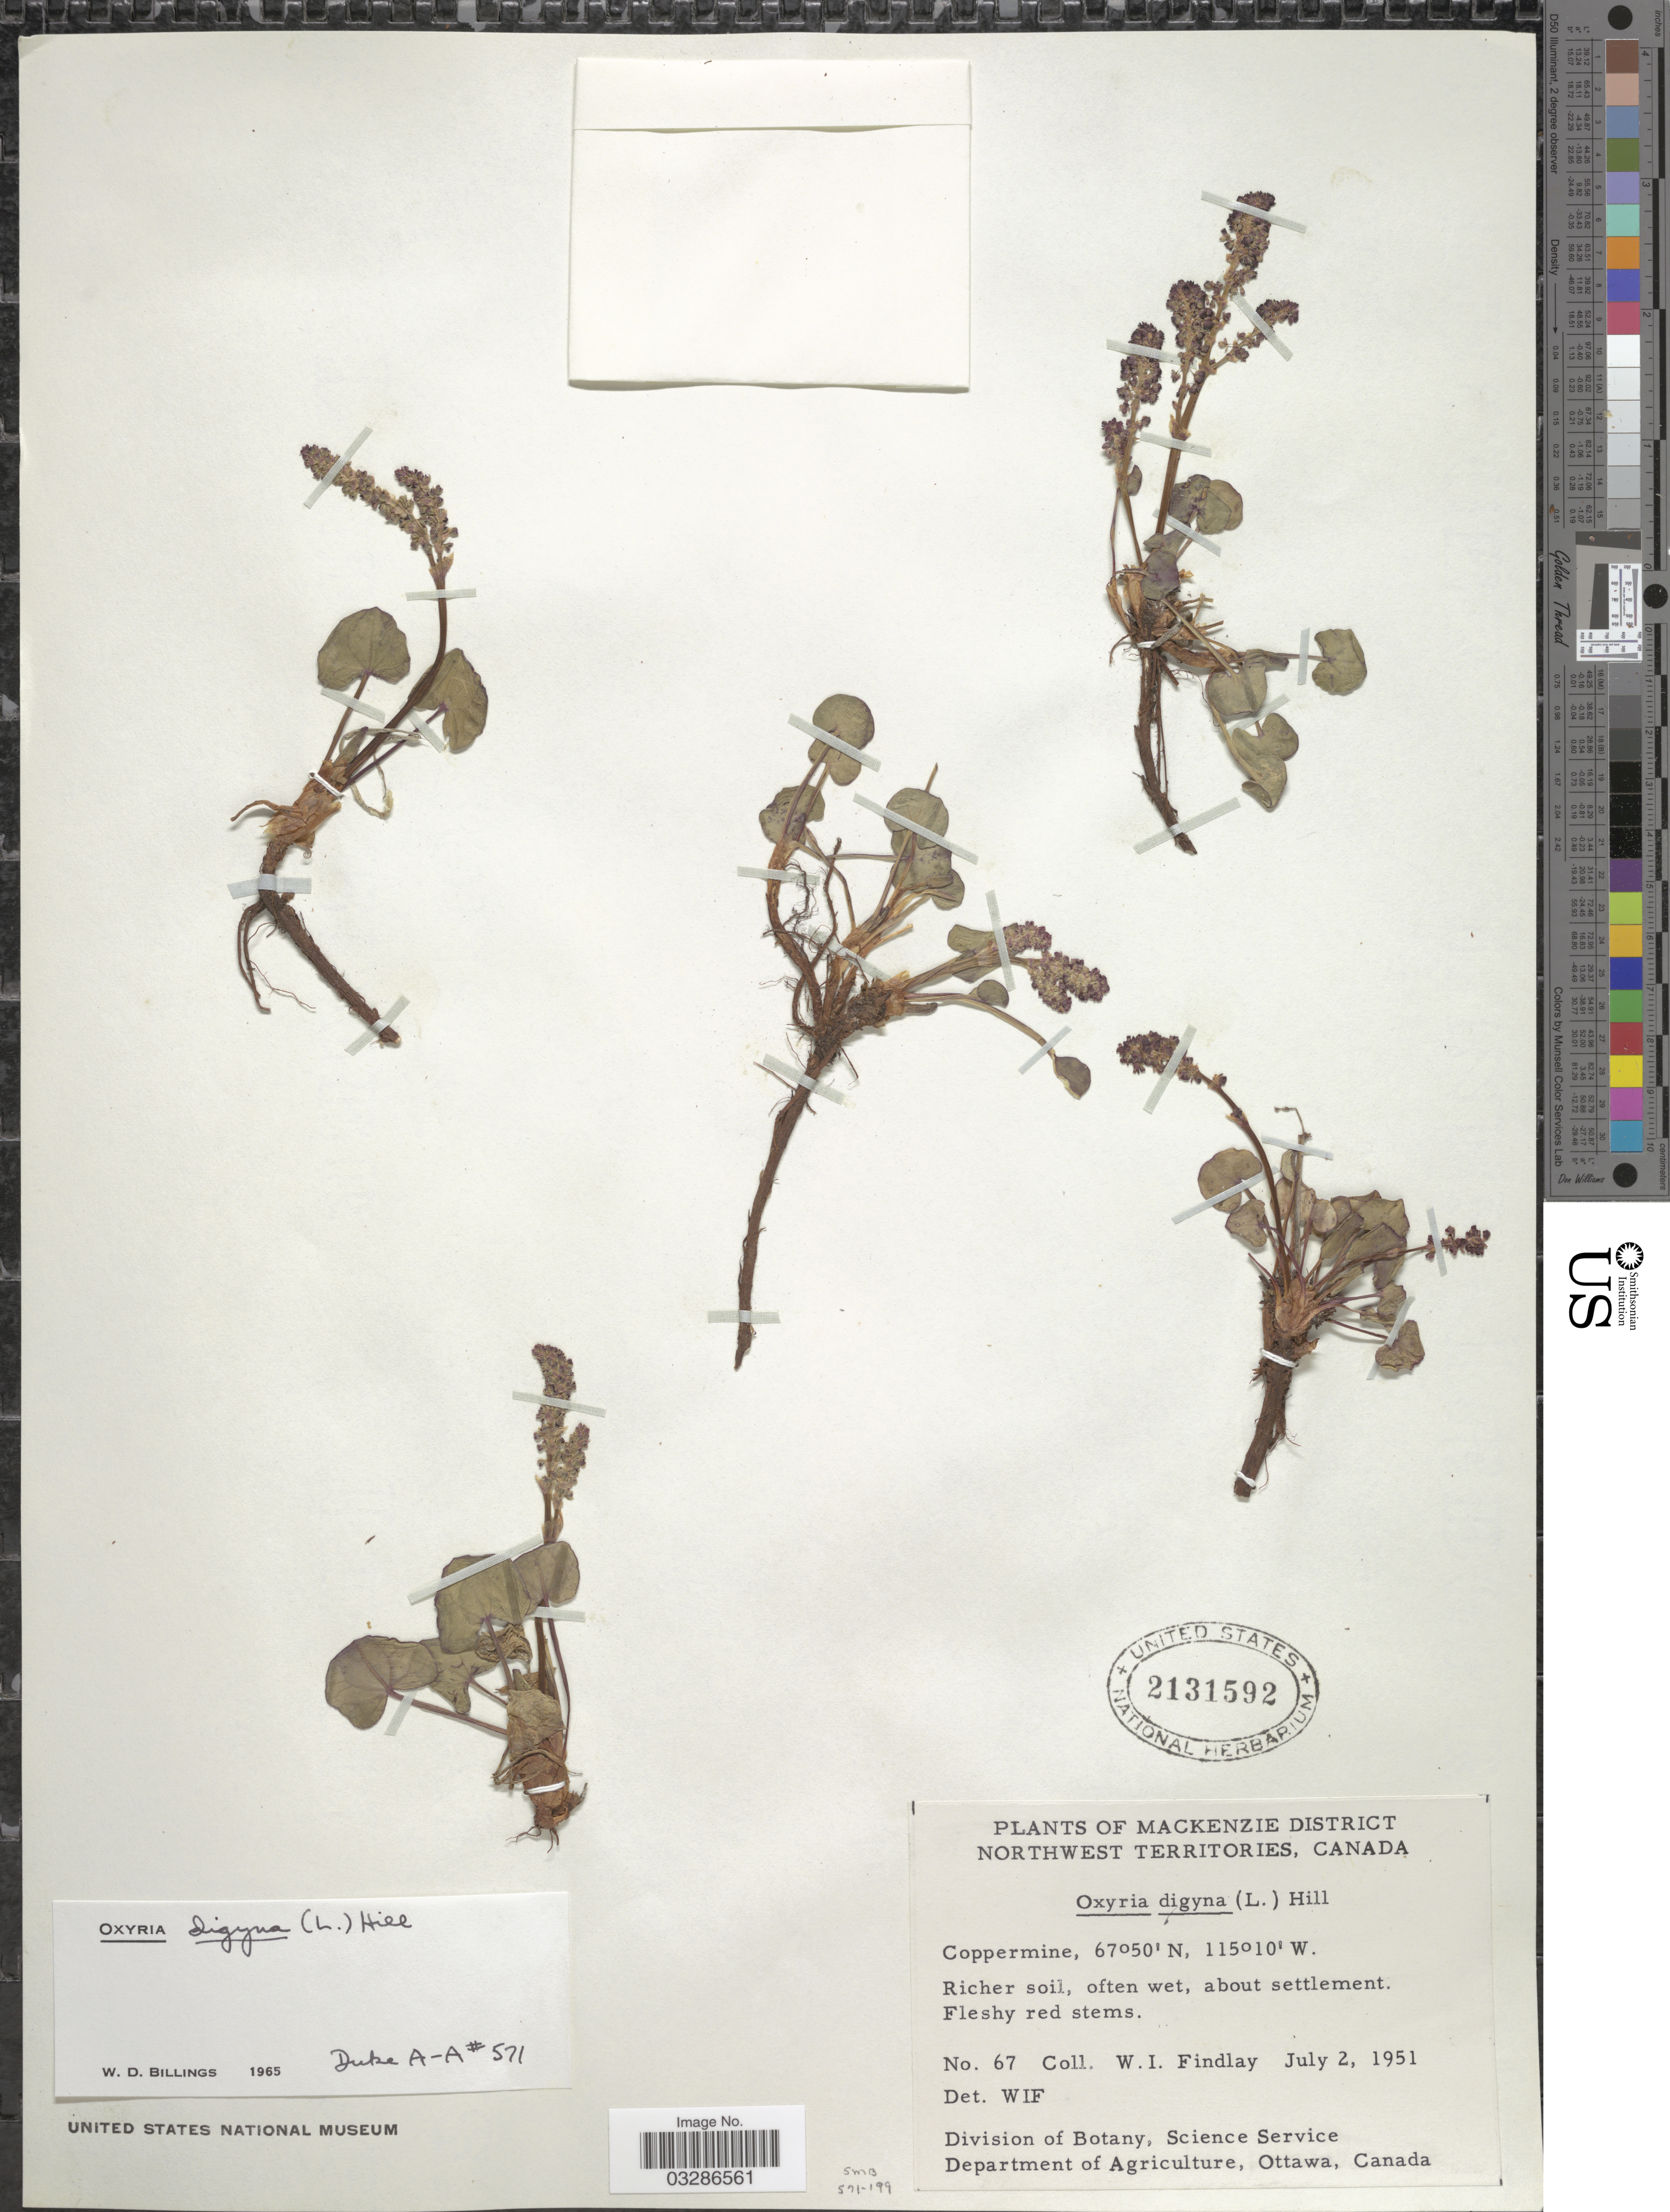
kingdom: Plantae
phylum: Tracheophyta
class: Magnoliopsida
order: Caryophyllales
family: Polygonaceae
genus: Oxyria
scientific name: Oxyria digyna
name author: (L.) Hill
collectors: W. Findlay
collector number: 67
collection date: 1951-07-02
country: Canada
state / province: Northwest Territories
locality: Mackenzie District, Coppermine.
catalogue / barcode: US 2131592